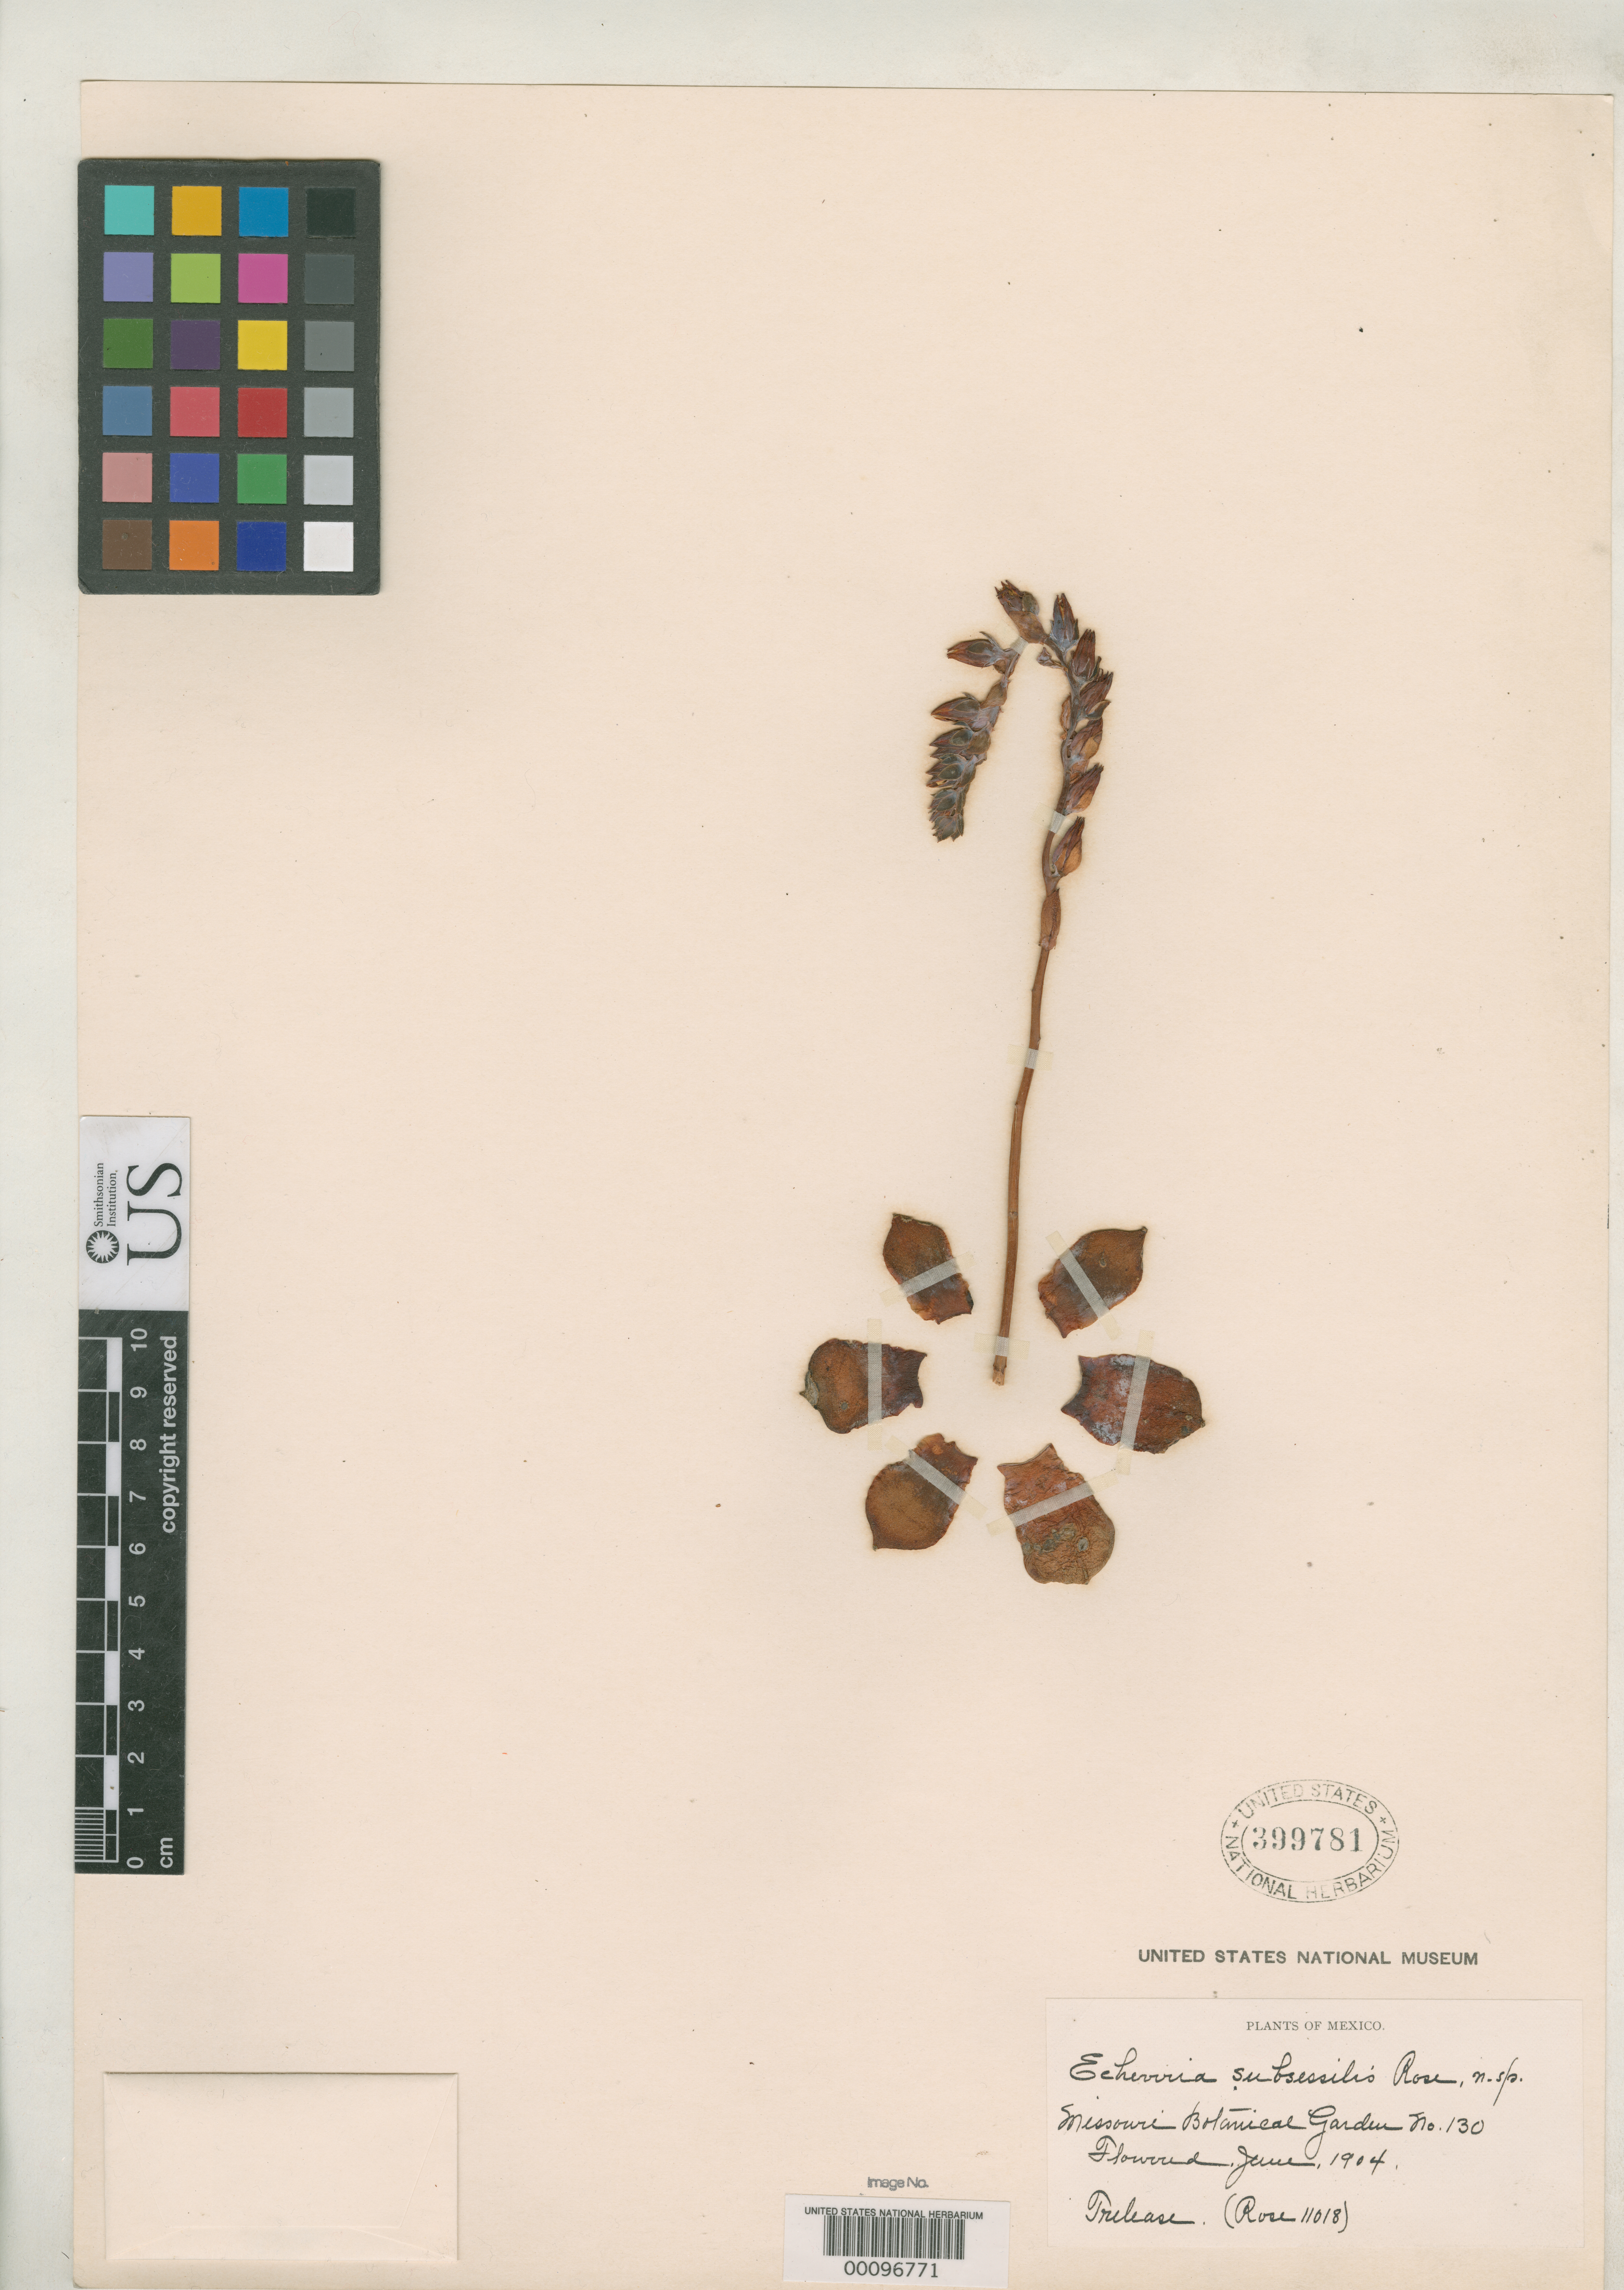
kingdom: Plantae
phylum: Tracheophyta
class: Magnoliopsida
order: Saxifragales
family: Crassulaceae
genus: Echeveria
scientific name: Echeveria subsessilis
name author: Rose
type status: Holotype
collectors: J. N. Rose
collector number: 11018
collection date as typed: Flowered June, 1904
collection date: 1904-06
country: Mexico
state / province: Puebla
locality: This collection refers to a specimen made from cultivated material. [Protologue, "Collected by Dr. Wm. Trelease near Tehuacan, Puebla, Mexico; flowered in June, 1904 (Mo. Bot. Gard. accession no. 130/04/30"]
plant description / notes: This is presumably the holotype of Echeveria subsessilis Rose. Specimen apparently made by J.N. Rose from cultivated plan from material originally collected by Trelease. Label, "Missouri Botanical Garden No. 130. Flowered June, 1904. Trelease. (Rose 11018)". Protologue, "Collected by Dr. Wm. Trelease near Tehuacan, Puebla, Mexico; flowered in June, 1904 (Mo. Bot. Gard. accession no. 130/04/30".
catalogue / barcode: US 399781